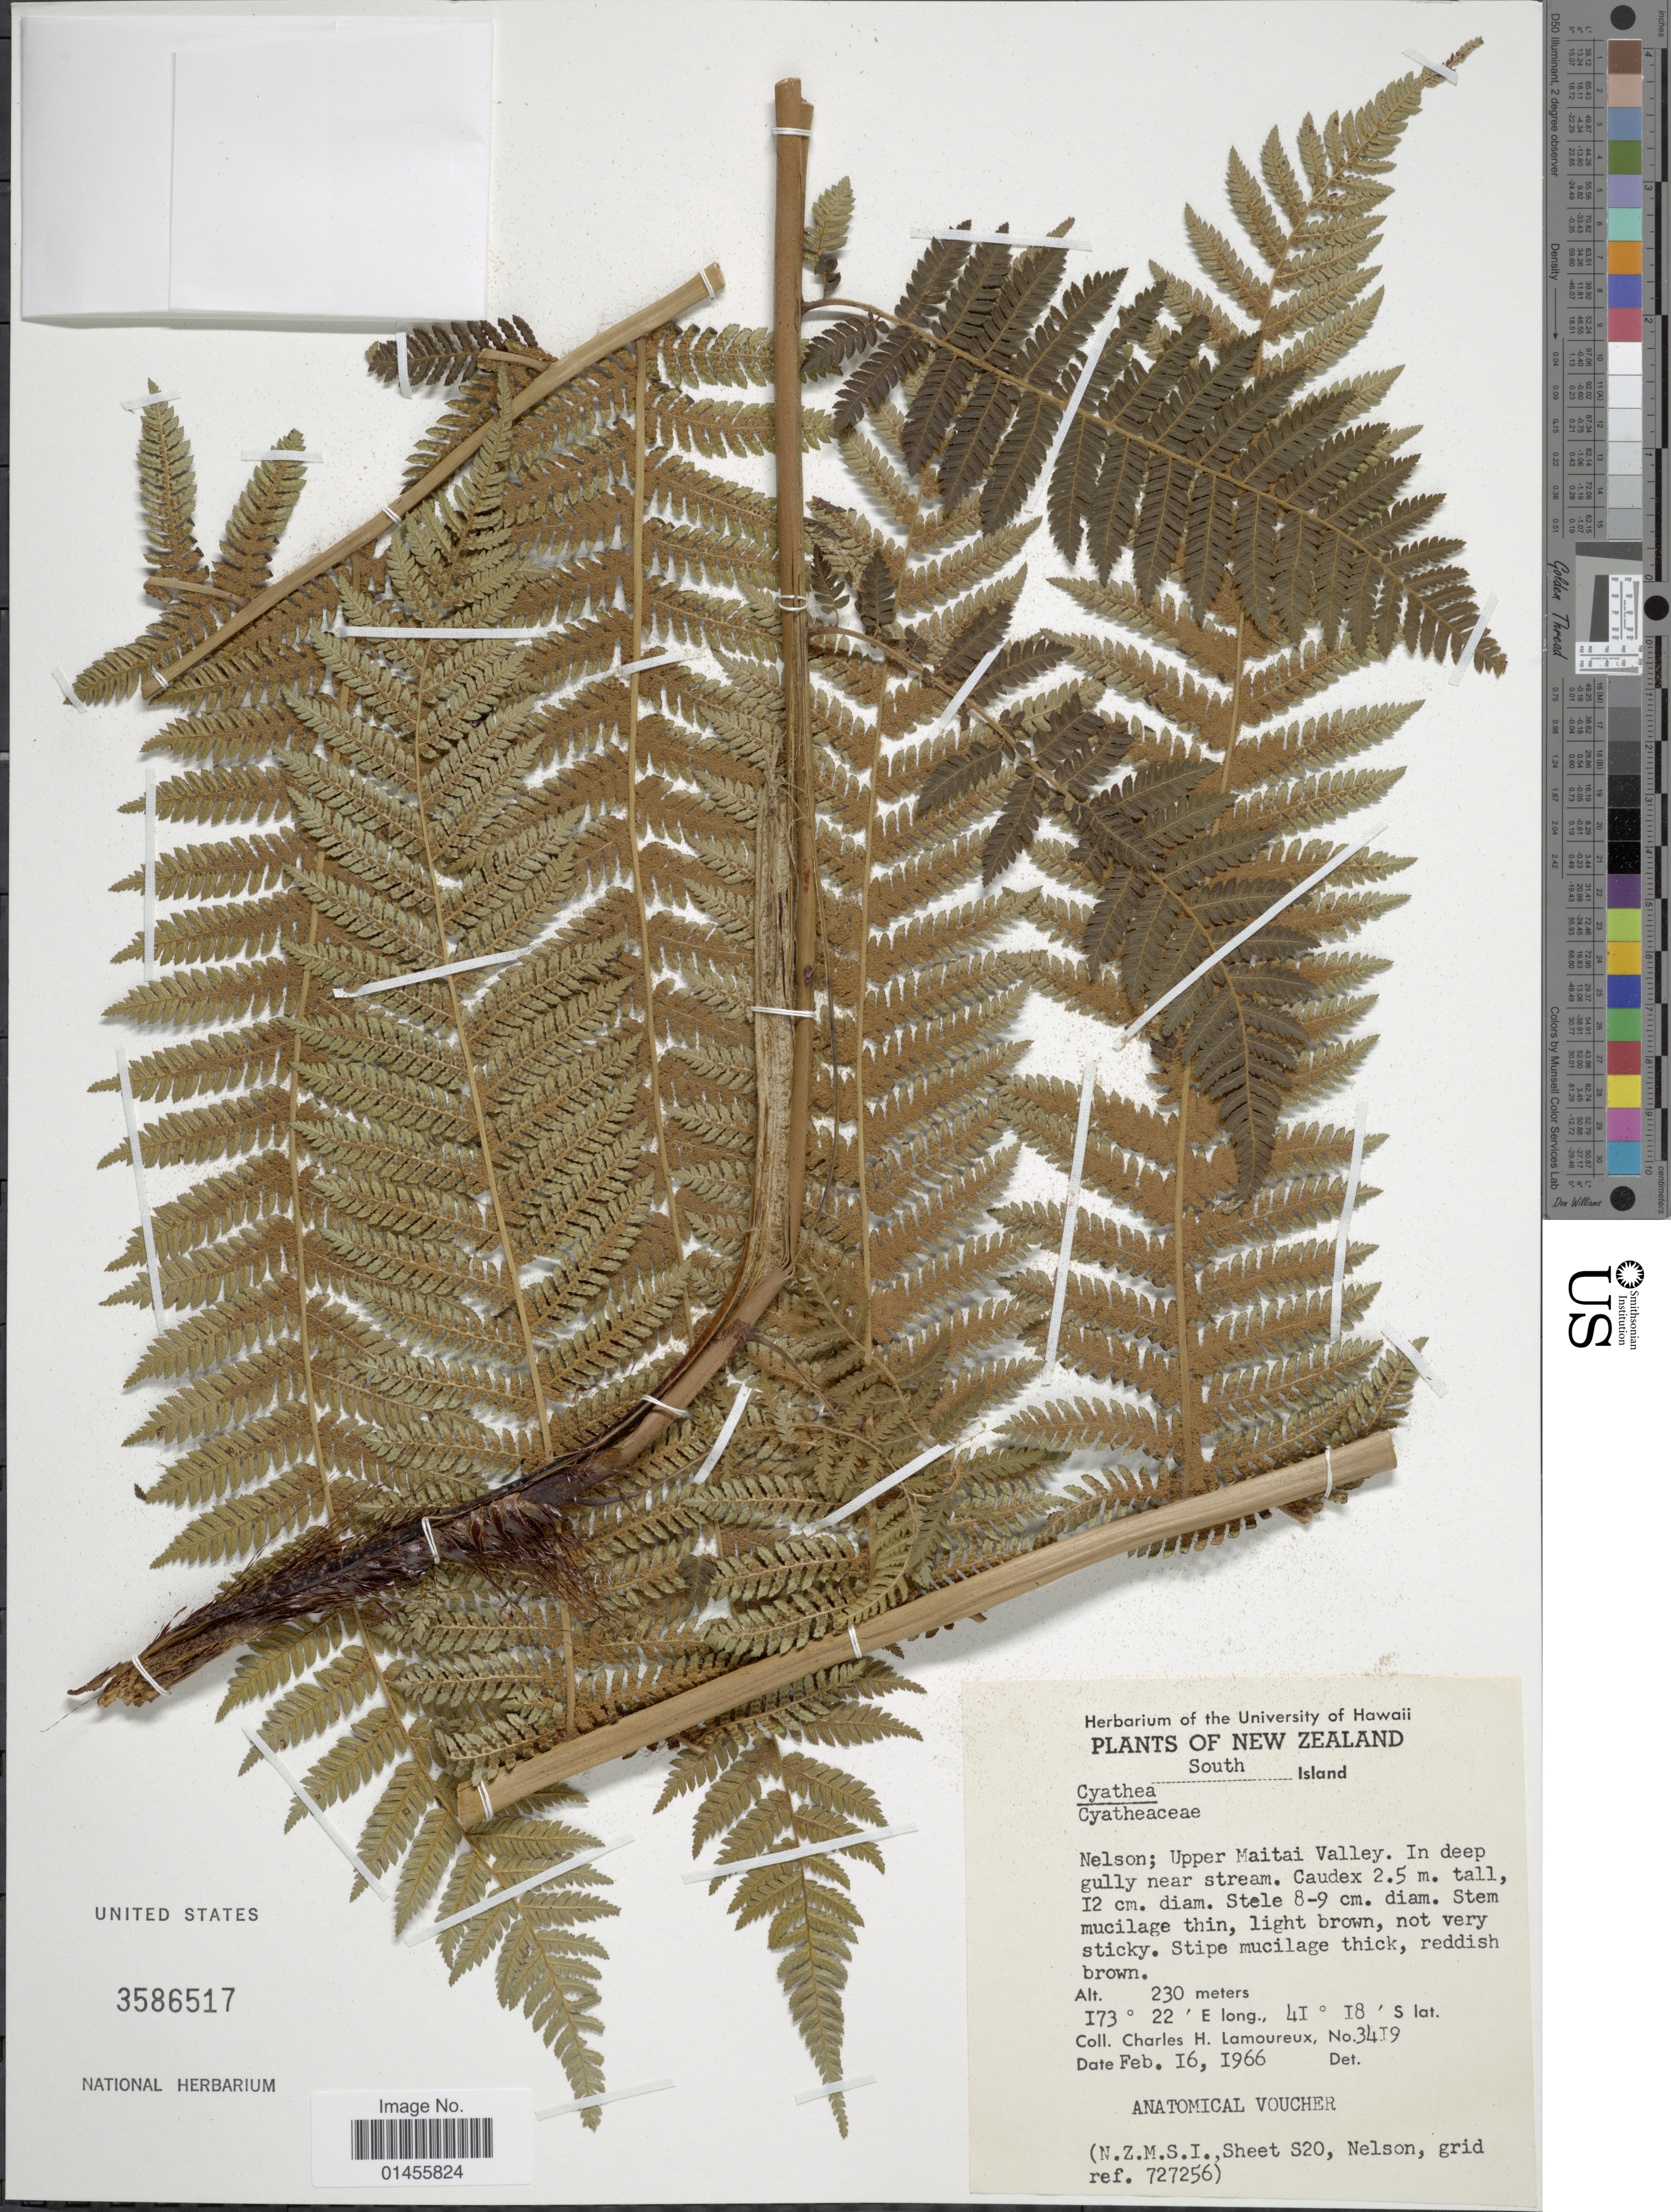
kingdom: Plantae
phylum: Tracheophyta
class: Polypodiopsida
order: Cyatheales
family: Cyatheaceae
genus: Alsophila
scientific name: Alsophila sp.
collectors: C. H. Lamoureux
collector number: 3419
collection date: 1966-02-16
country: New Zealand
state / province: Nelson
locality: South Island: Nelson; Upper Maitai Valley. In deep gully near stream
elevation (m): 230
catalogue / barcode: US 3586517